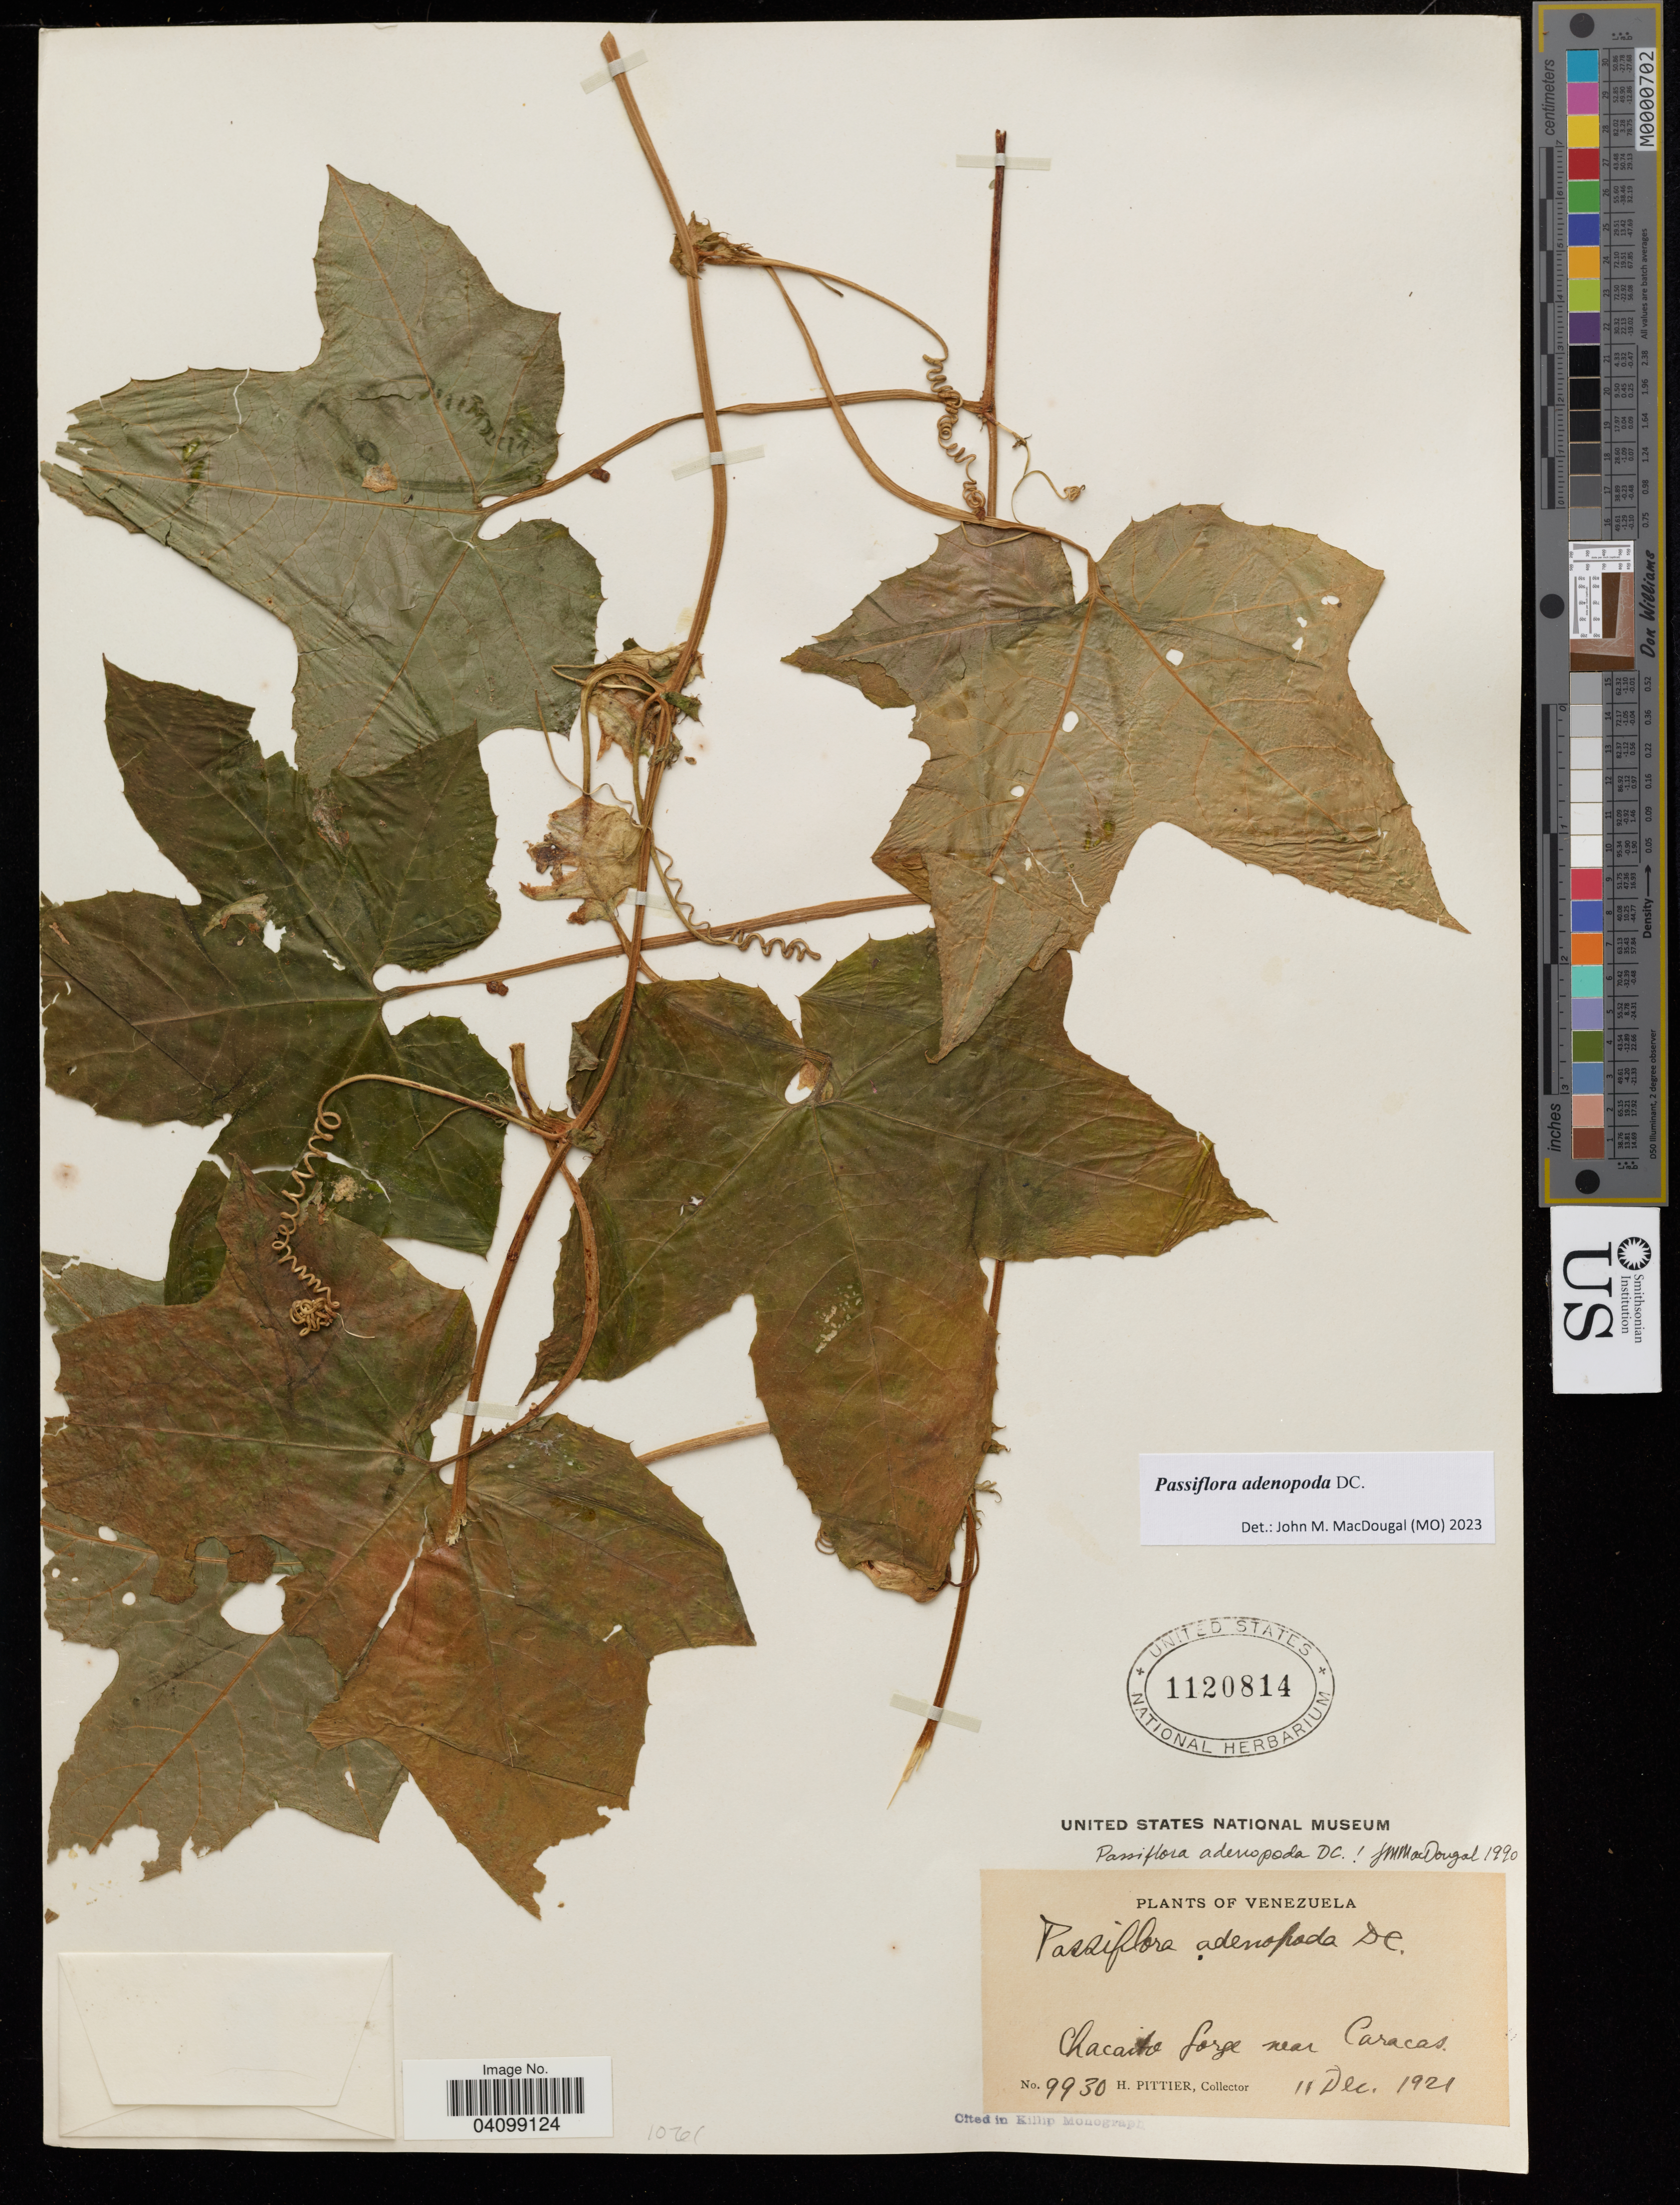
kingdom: Plantae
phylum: Tracheophyta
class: Magnoliopsida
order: Malpighiales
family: Passifloraceae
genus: Passiflora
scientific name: Passiflora adenopoda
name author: DC.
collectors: H. Pittier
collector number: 9930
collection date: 1921-12-11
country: Venezuela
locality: Chacaito Gorge near Caracas.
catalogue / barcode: US 1120814